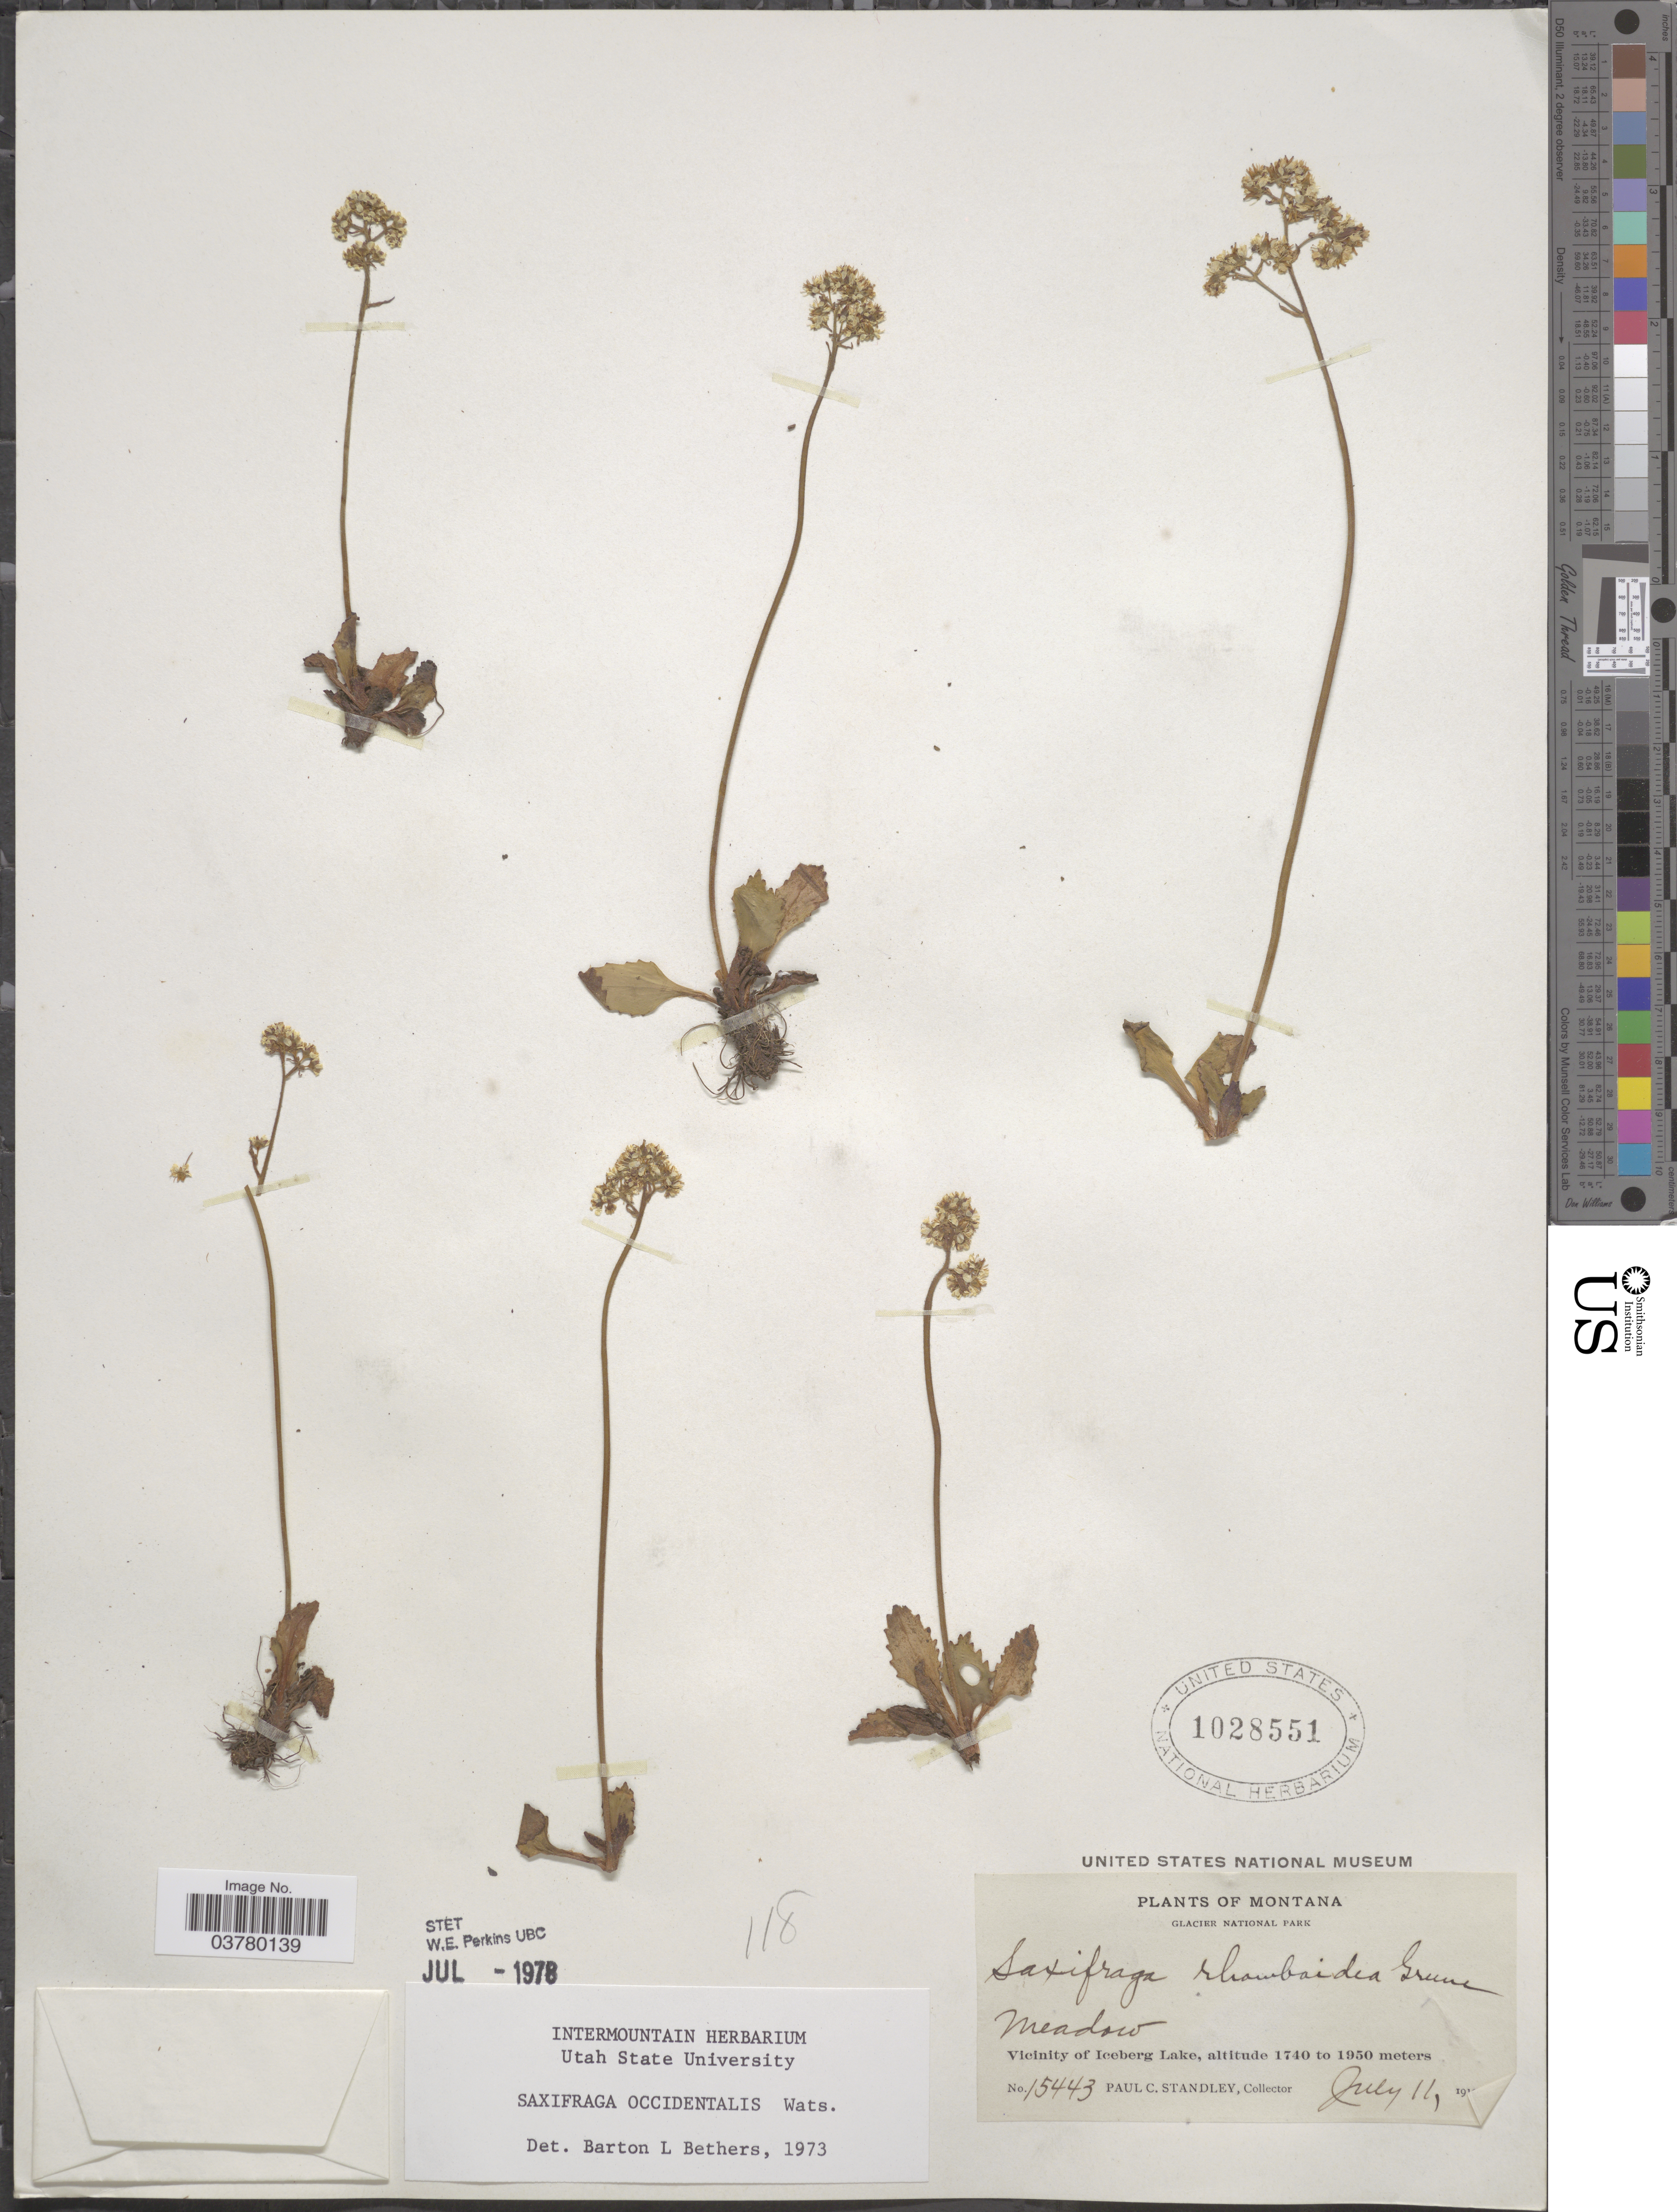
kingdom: Plantae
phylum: Tracheophyta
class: Magnoliopsida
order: Saxifragales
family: Saxifragaceae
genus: Micranthes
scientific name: Micranthes occidentalis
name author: (S. Watson) Small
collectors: P. C. Standley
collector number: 15443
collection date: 1911-07-11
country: United States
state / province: Montana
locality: Glacier National Park. Meadow. Vicinity of Iceberg Lake.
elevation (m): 1740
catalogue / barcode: US 1028551